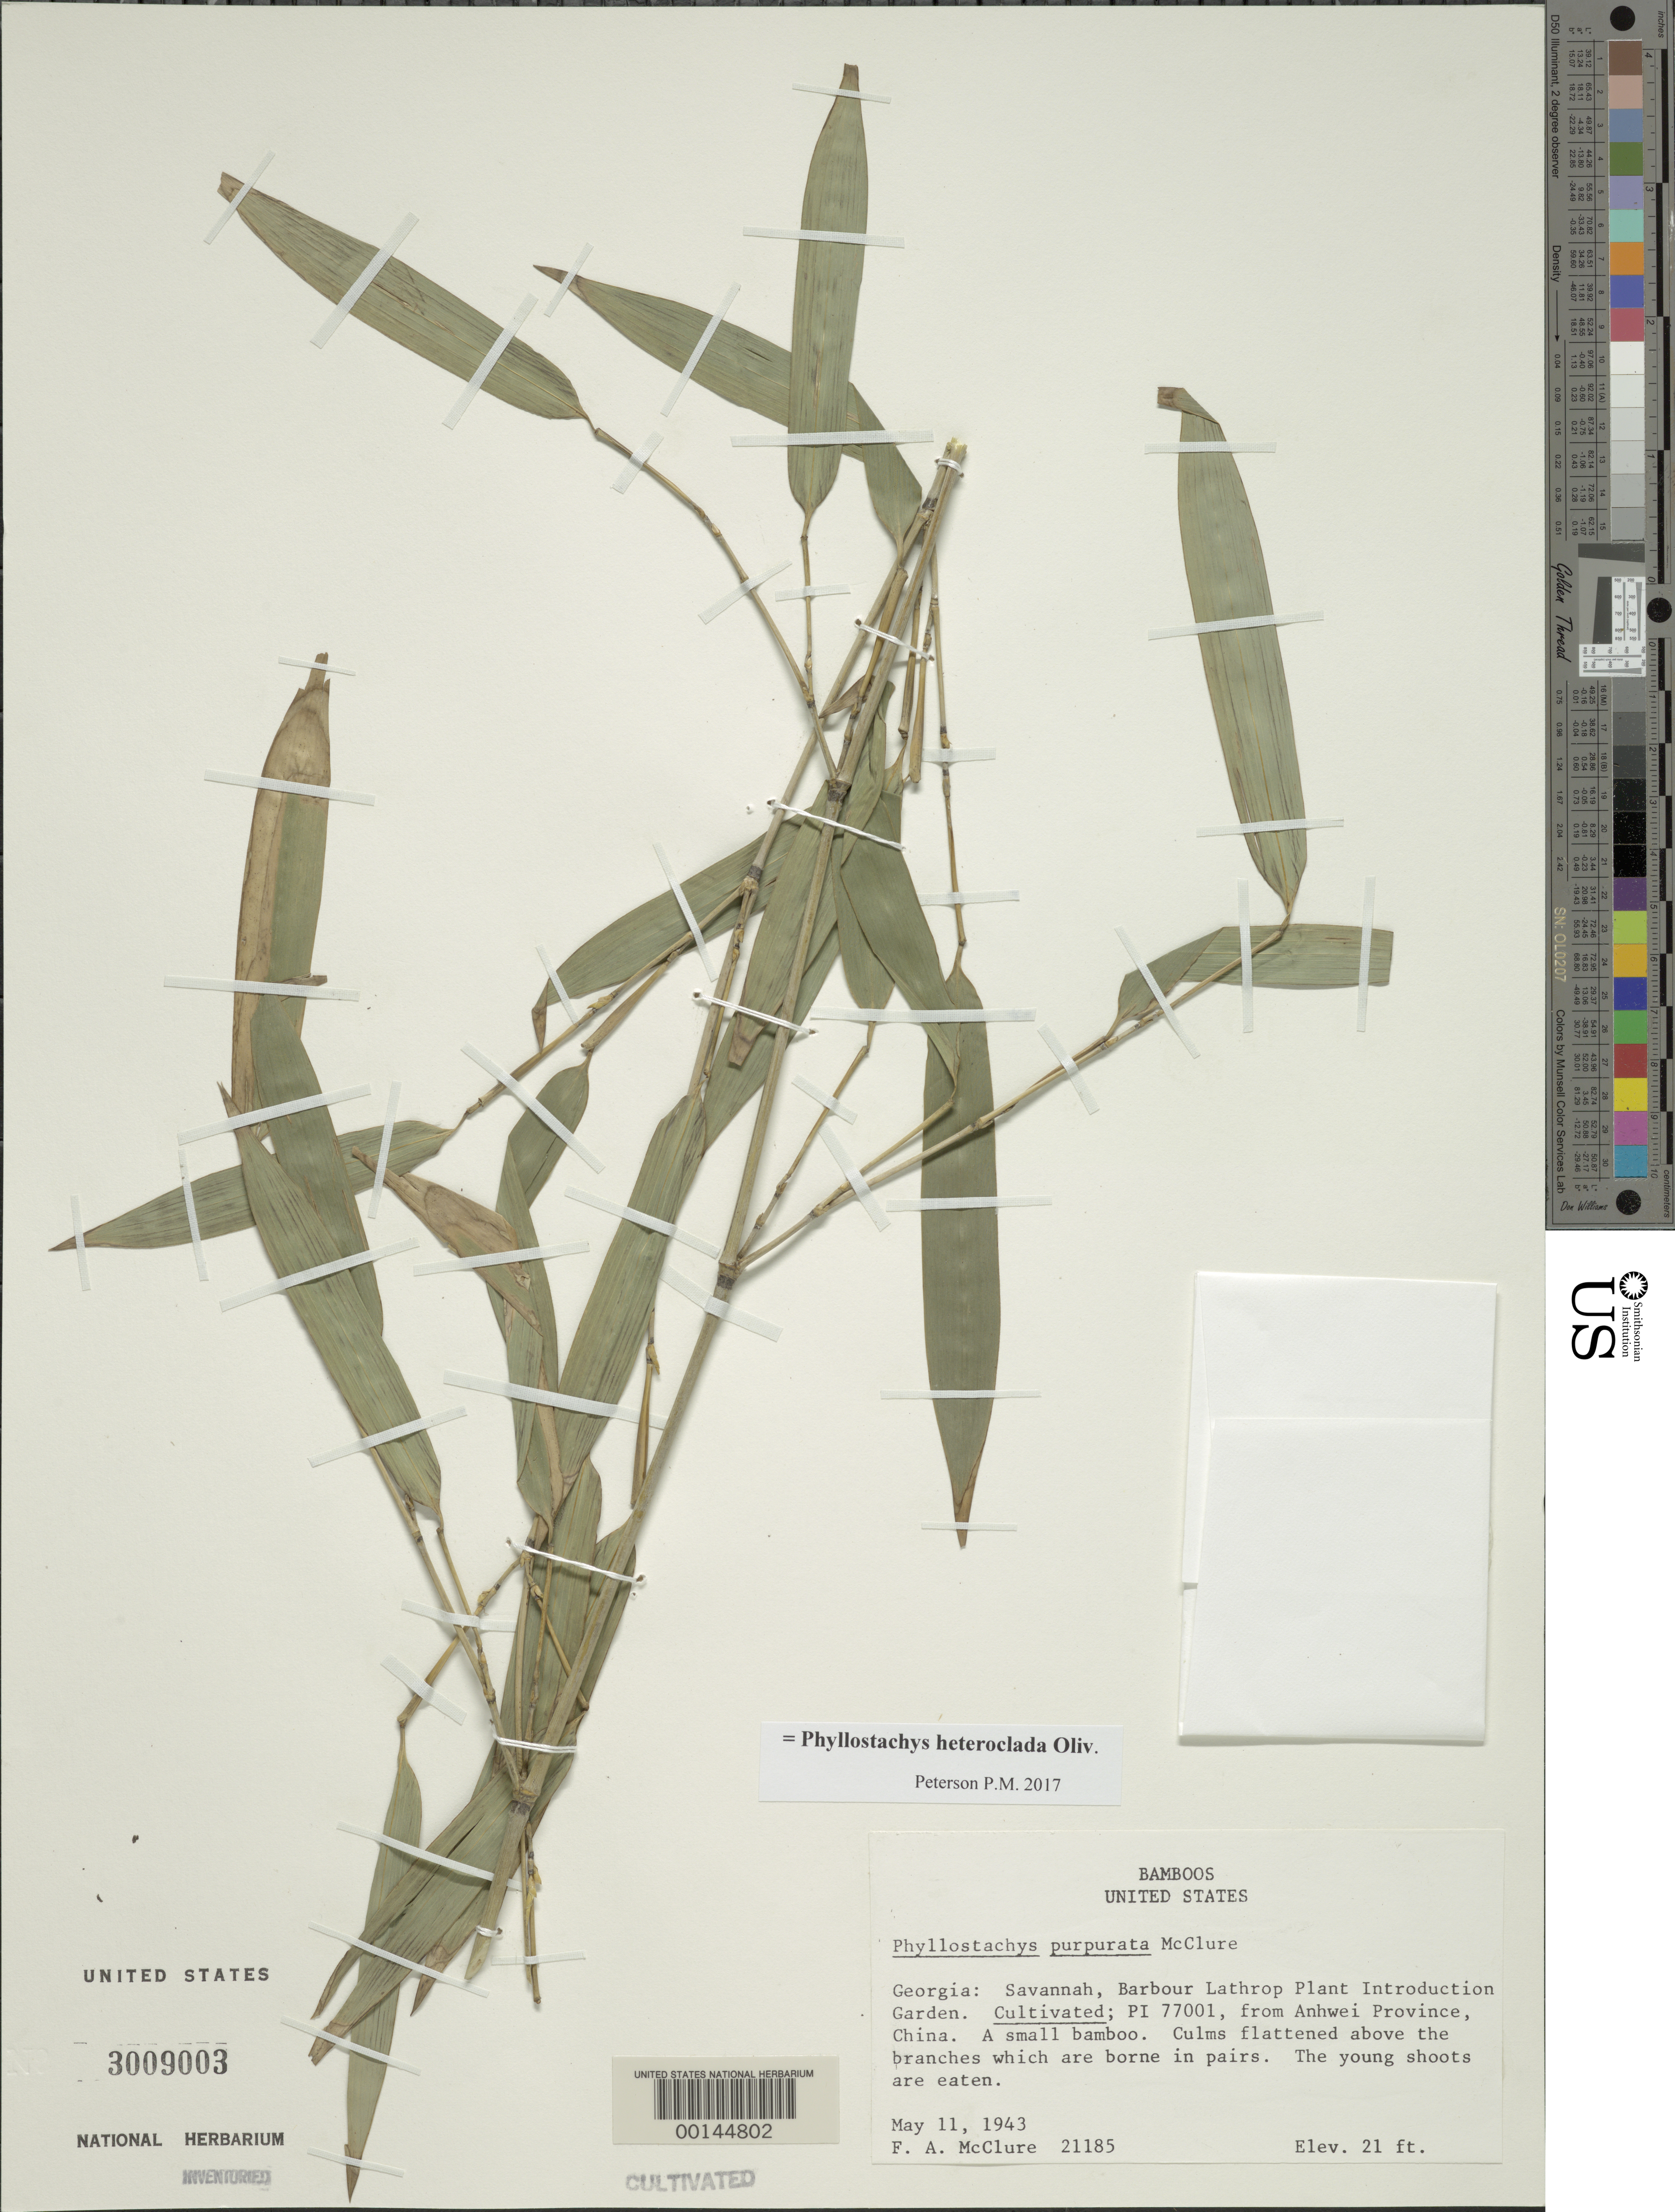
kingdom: Plantae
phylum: Tracheophyta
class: Liliopsida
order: Poales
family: Poaceae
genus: Phyllostachys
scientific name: Phyllostachys heteroclada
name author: Oliv.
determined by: Poaceae Reorganization Project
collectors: F. A. McClure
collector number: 21185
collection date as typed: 11 May 1943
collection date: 1943-05-11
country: United States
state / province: Georgia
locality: Savannah, barbour lathrop p.i. garden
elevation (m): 6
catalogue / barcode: US 3009003